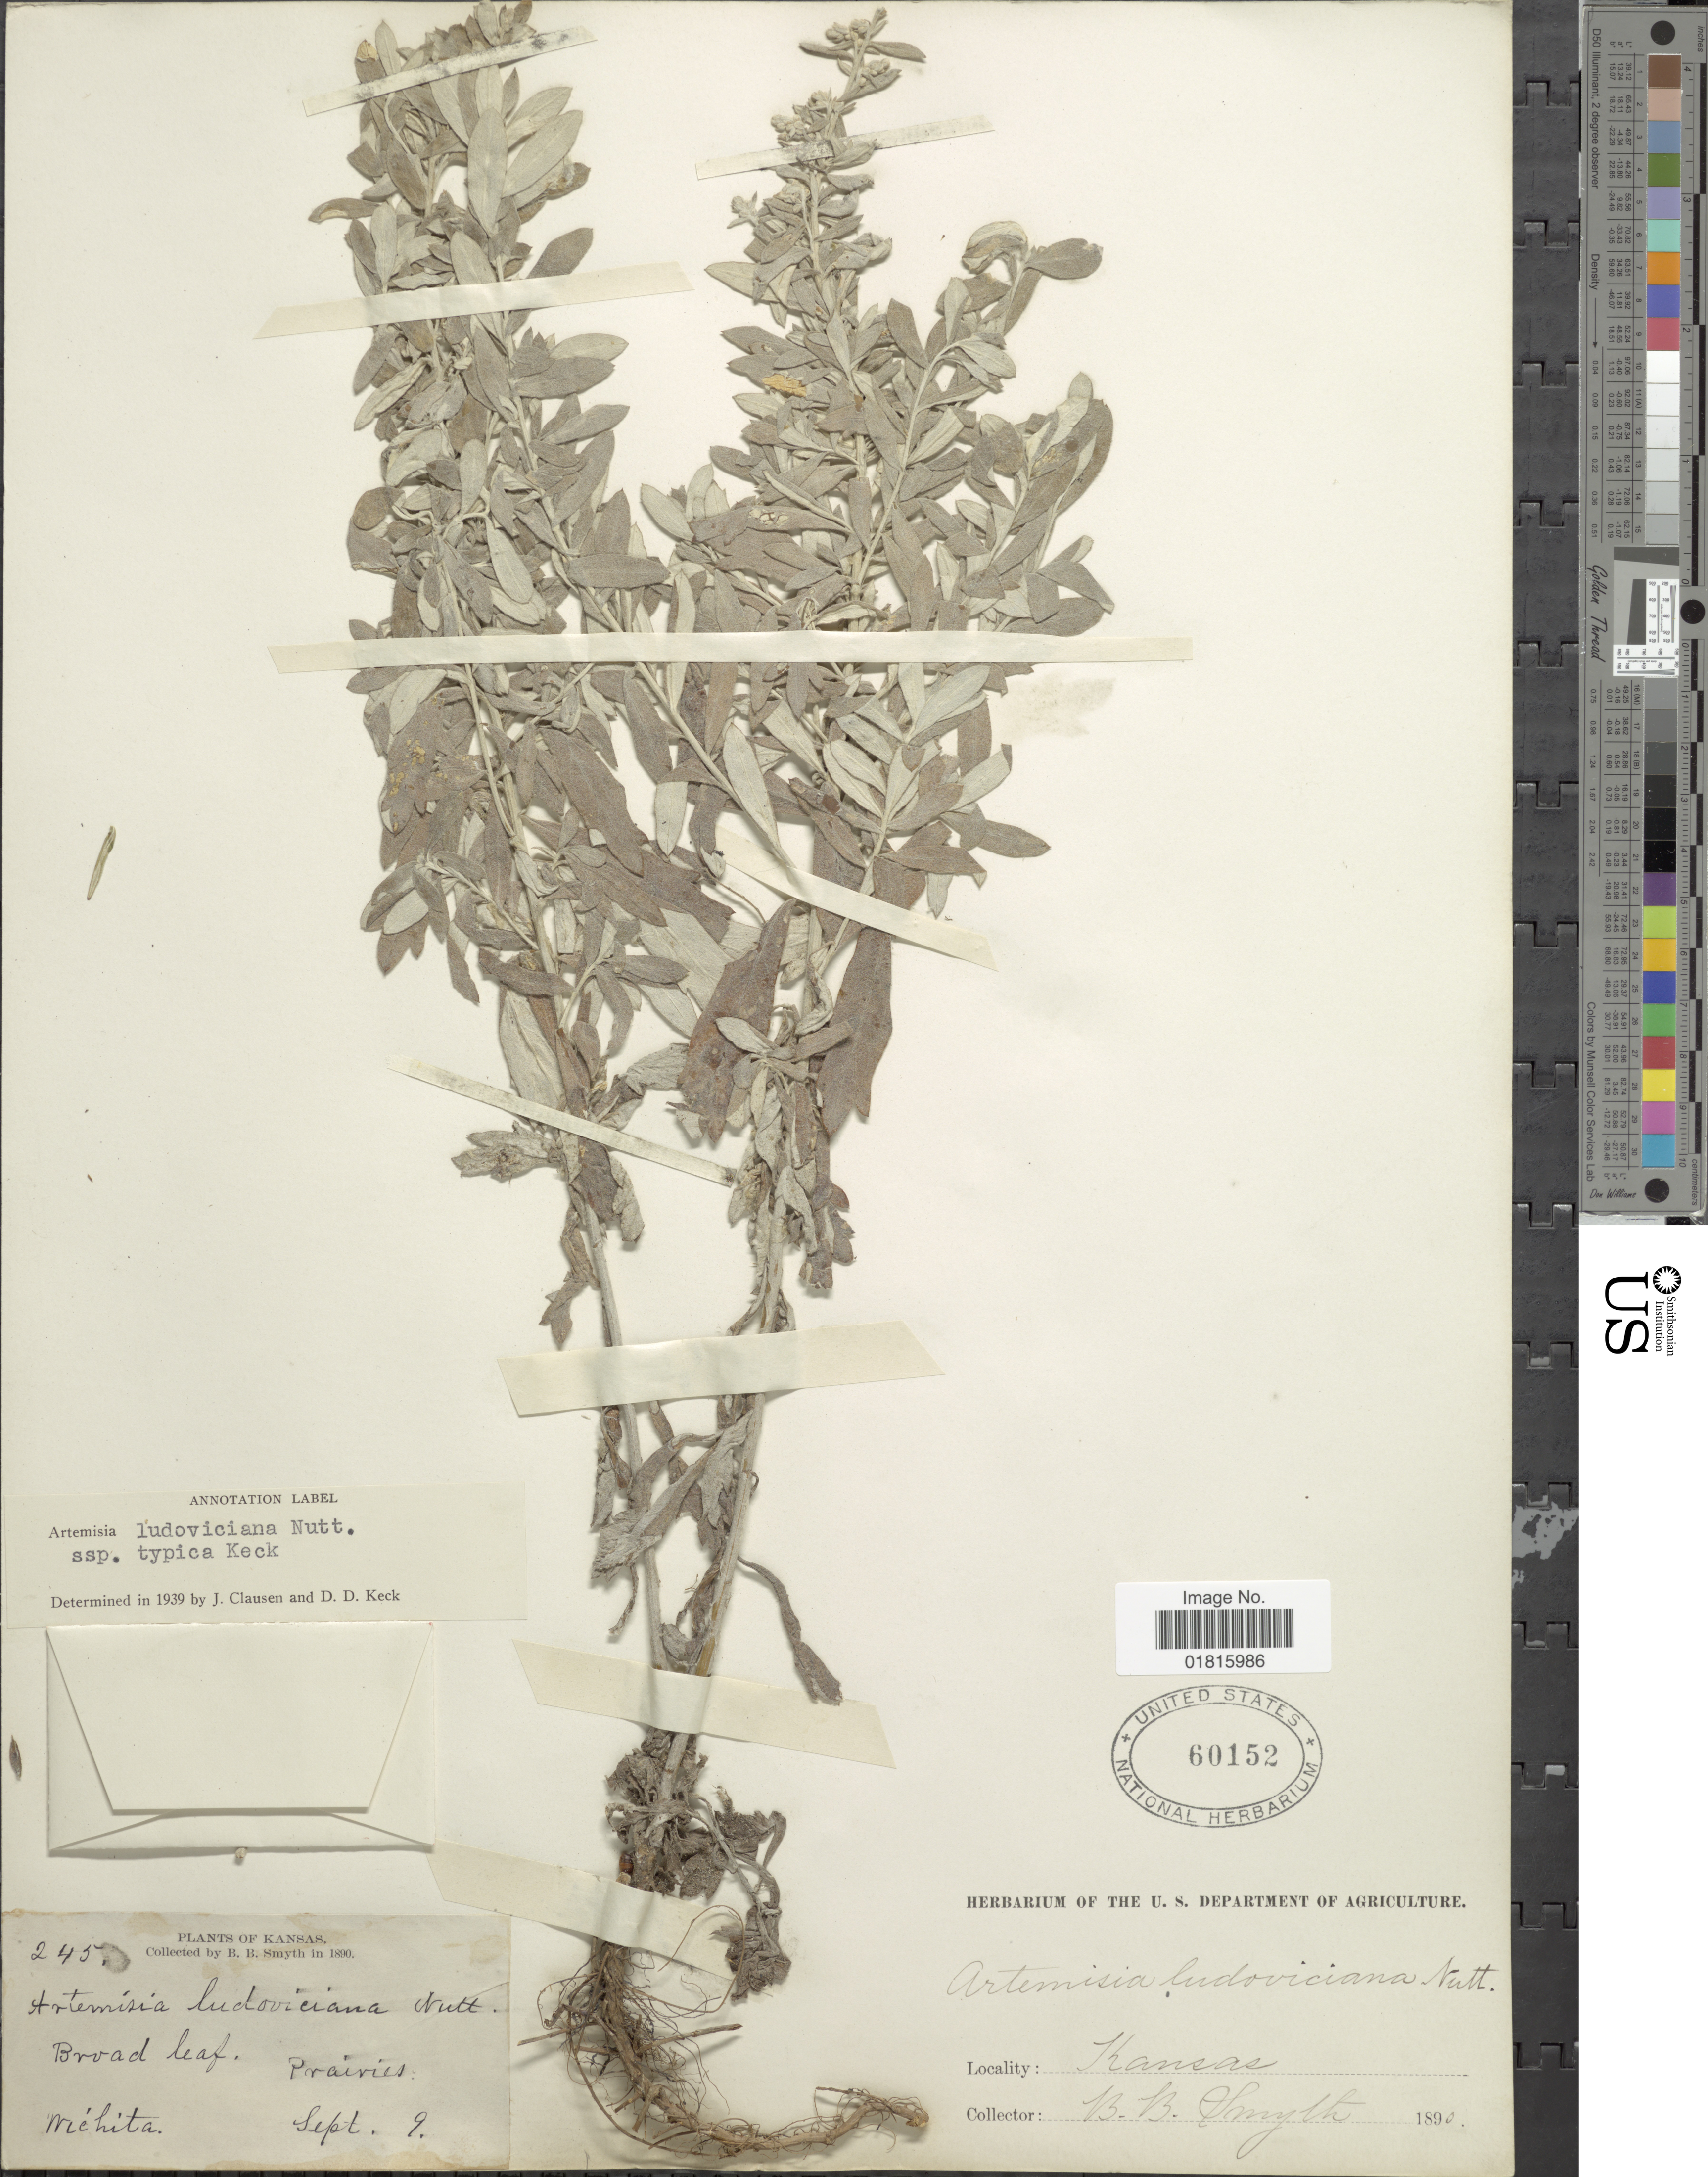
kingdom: Plantae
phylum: Tracheophyta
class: Magnoliopsida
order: Asterales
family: Asteraceae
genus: Artemisia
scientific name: Artemisia ludoviciana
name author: Nutt.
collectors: B. Smyth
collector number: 245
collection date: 1890-09-09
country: United States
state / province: Kansas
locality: Broad leaf, Prairies, Méhita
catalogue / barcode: US 60152